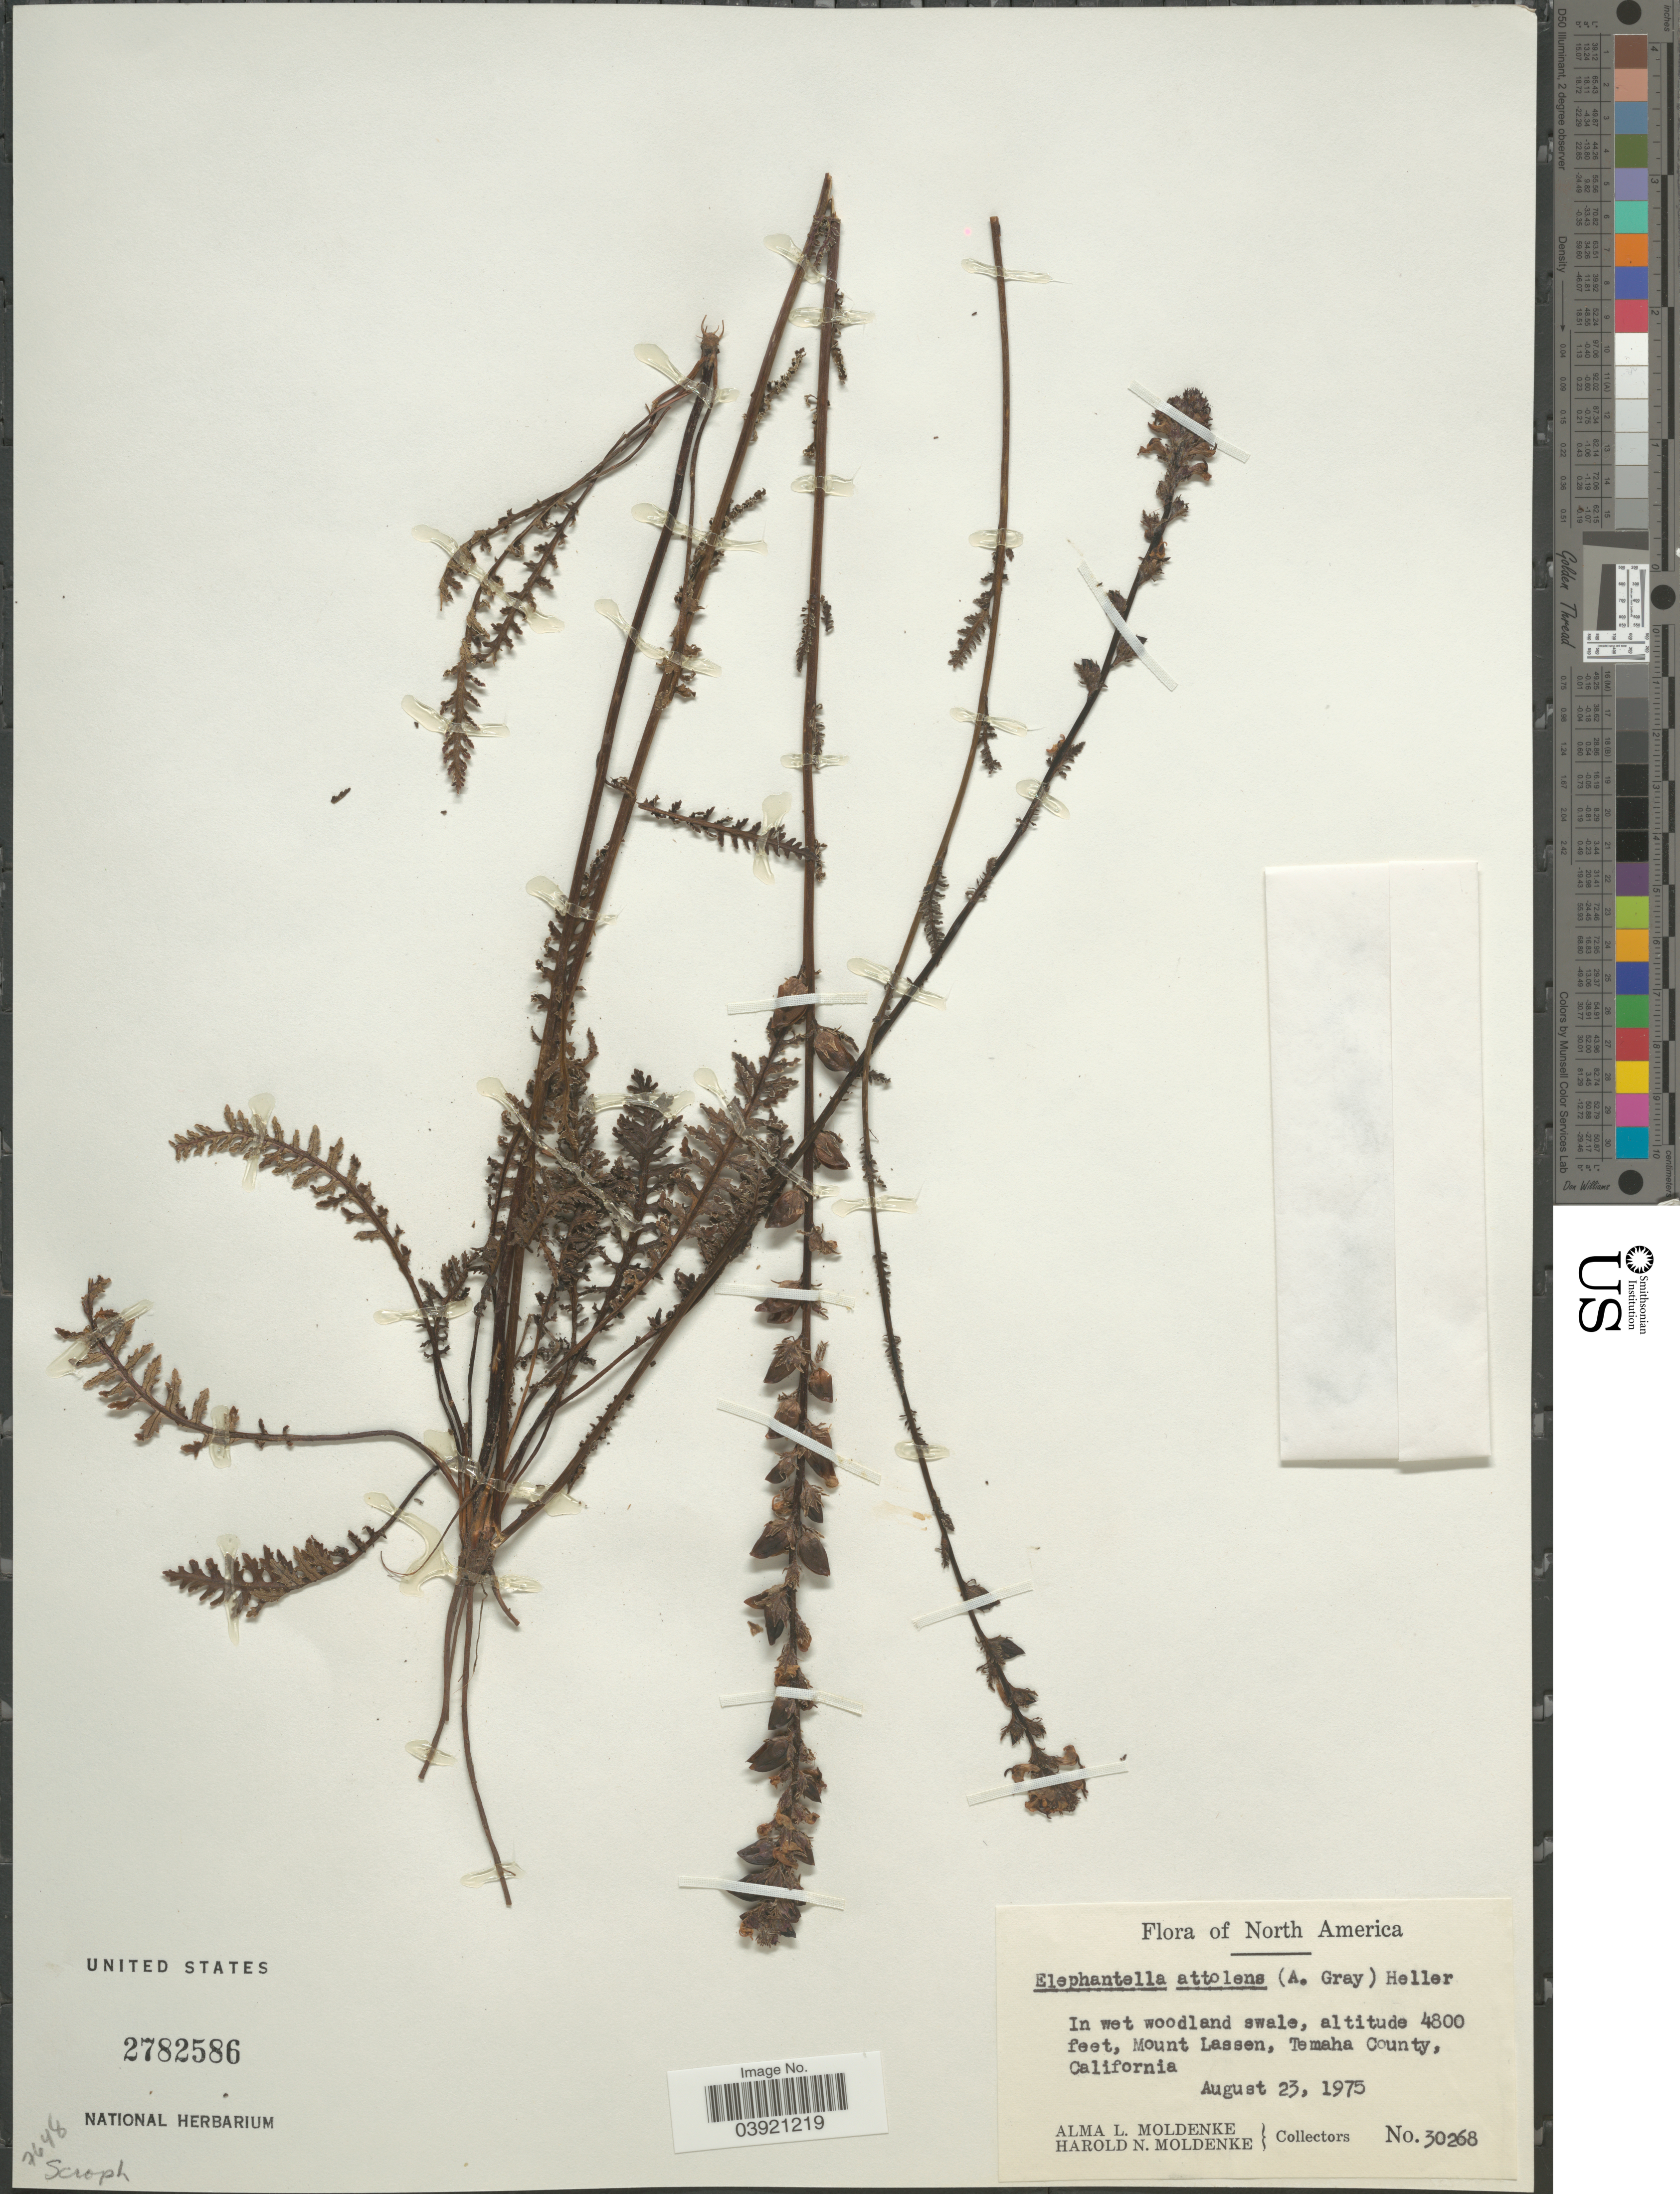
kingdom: Plantae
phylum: Tracheophyta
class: Magnoliopsida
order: Lamiales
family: Orobanchaceae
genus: Pedicularis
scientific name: Pedicularis attollens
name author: A. Gray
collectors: A. L. Moldenke & H. N. Moldenke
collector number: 30268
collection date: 1975-08-23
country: United States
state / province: California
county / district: Tehama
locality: Mount Lassen, Temaha County.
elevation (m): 1463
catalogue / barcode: US 2782586